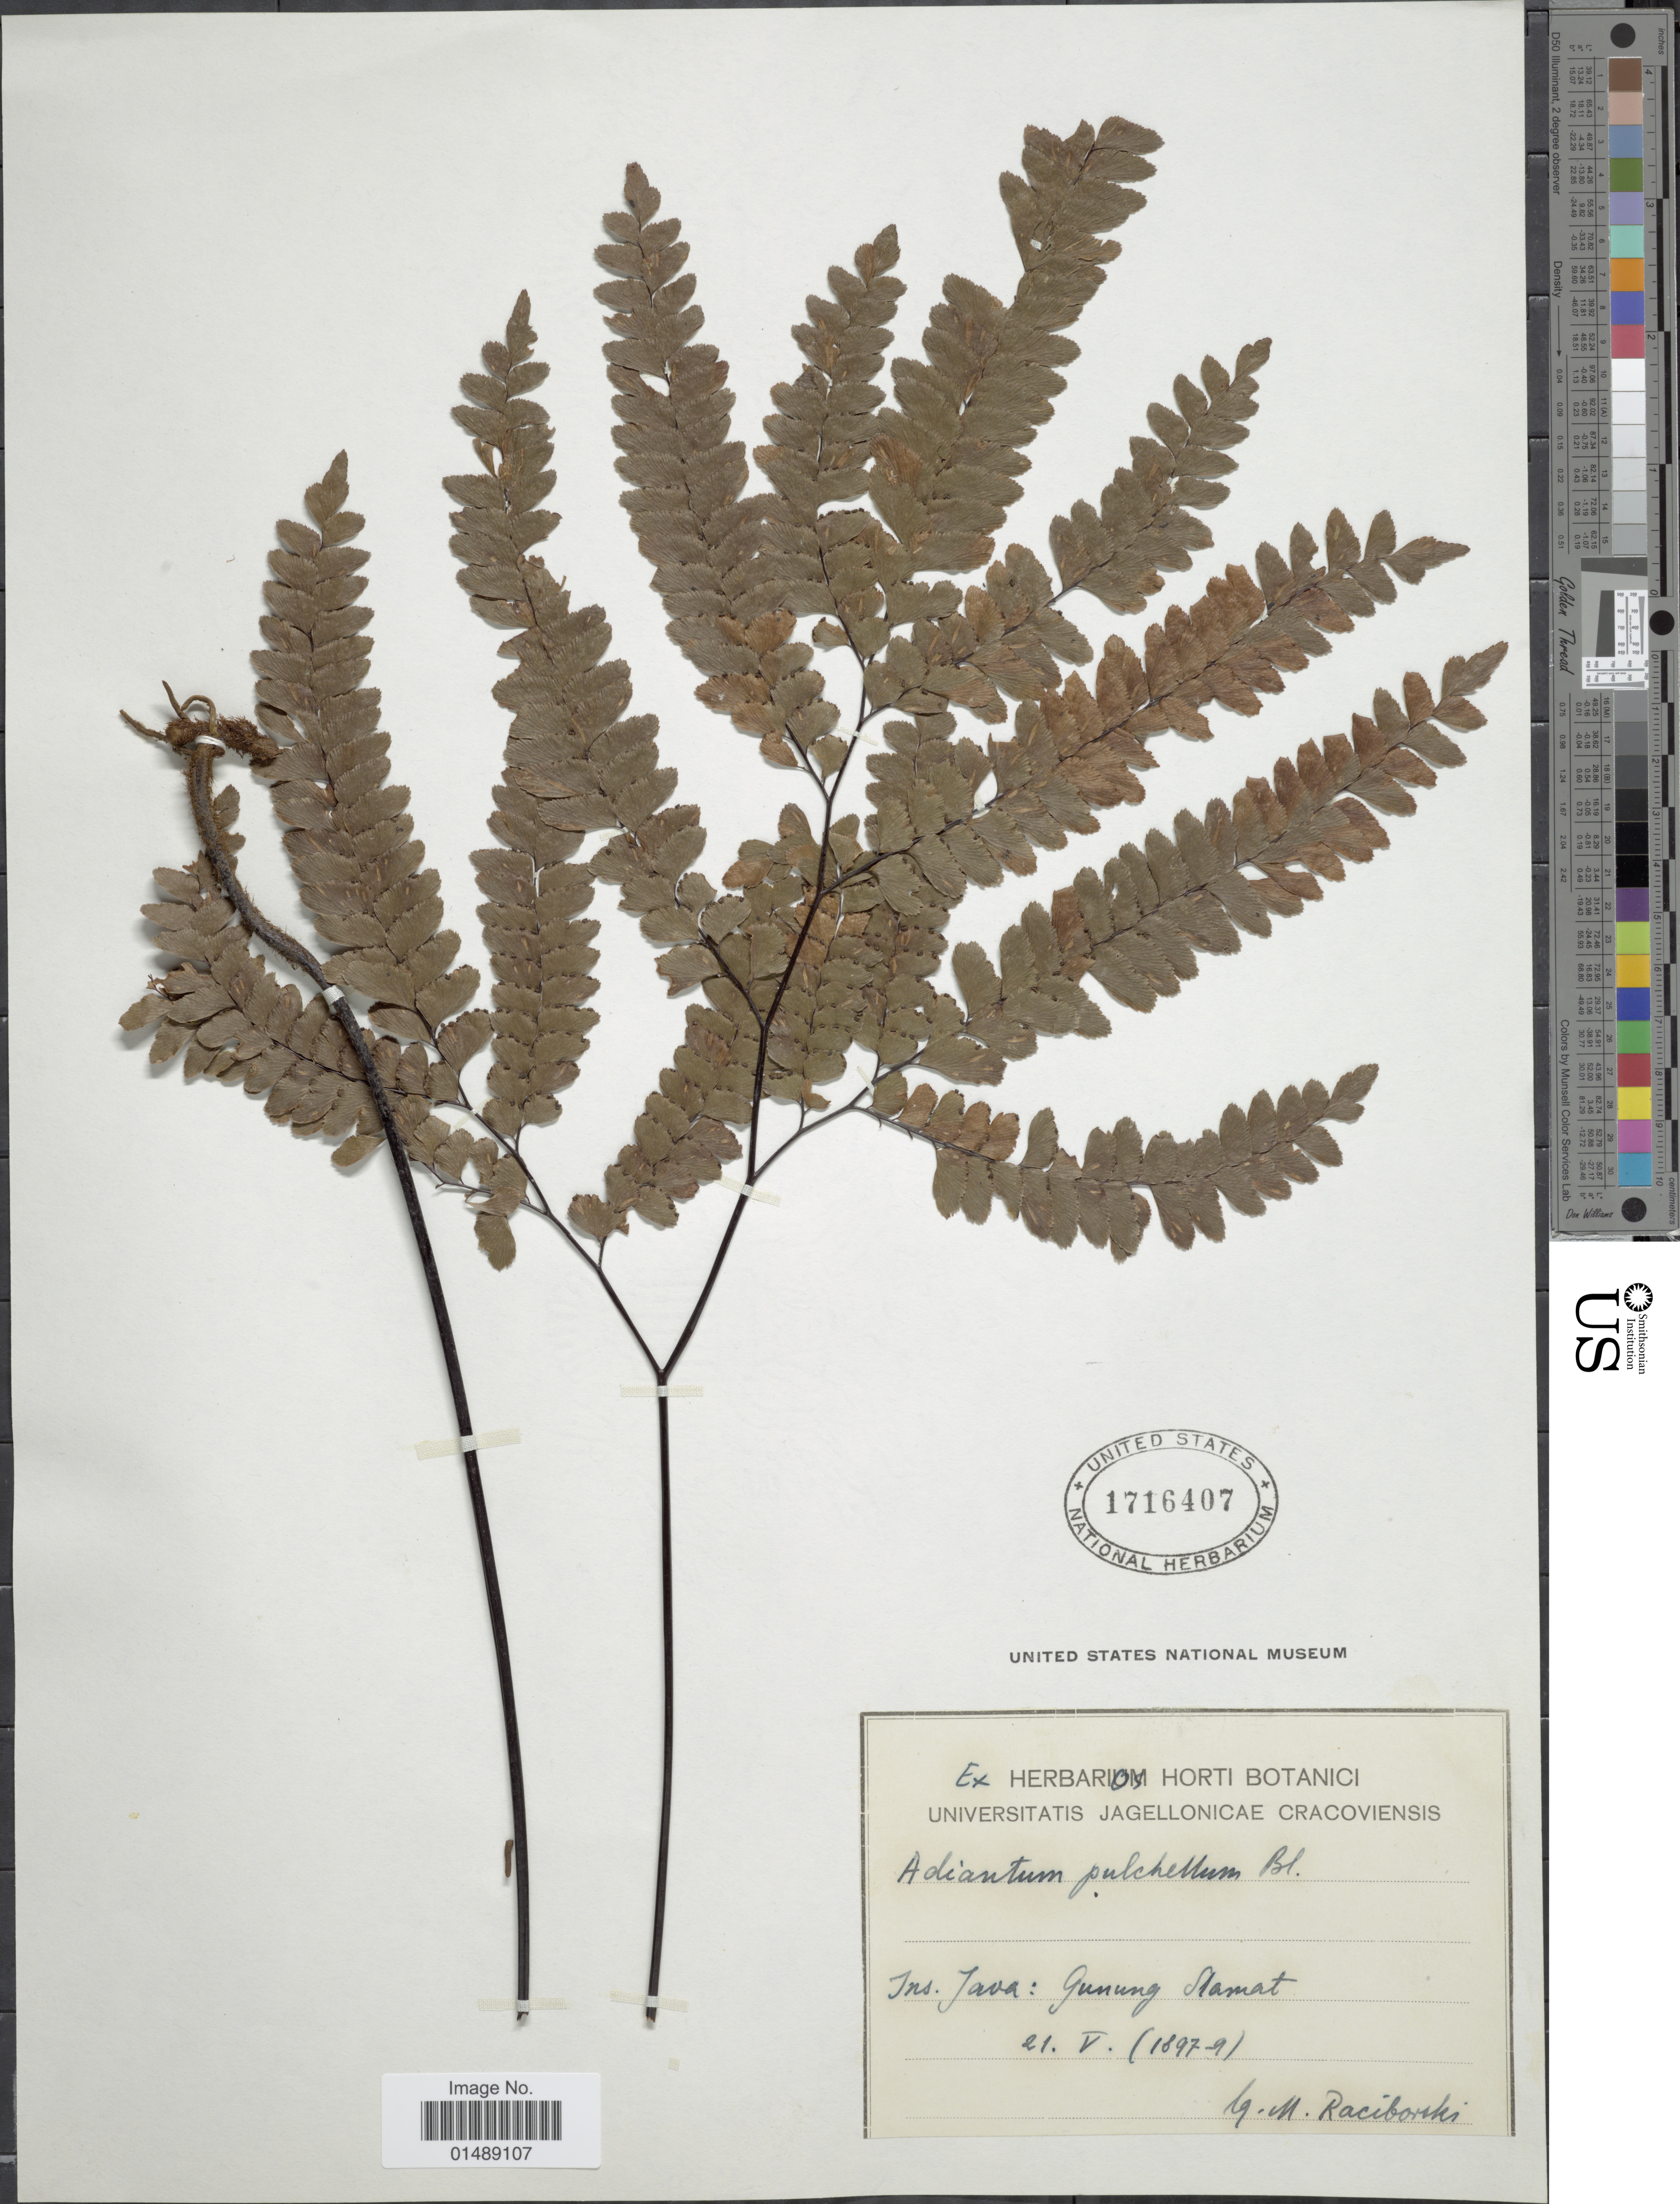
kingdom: Plantae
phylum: Tracheophyta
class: Polypodiopsida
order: Polypodiales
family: Pteridaceae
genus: Adiantum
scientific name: Adiantum pulchellum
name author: Blume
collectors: M. Raciborski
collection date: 1897-05-21/1899-05-21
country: Indonesia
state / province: Java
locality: Gunung Slamat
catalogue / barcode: US 1716407